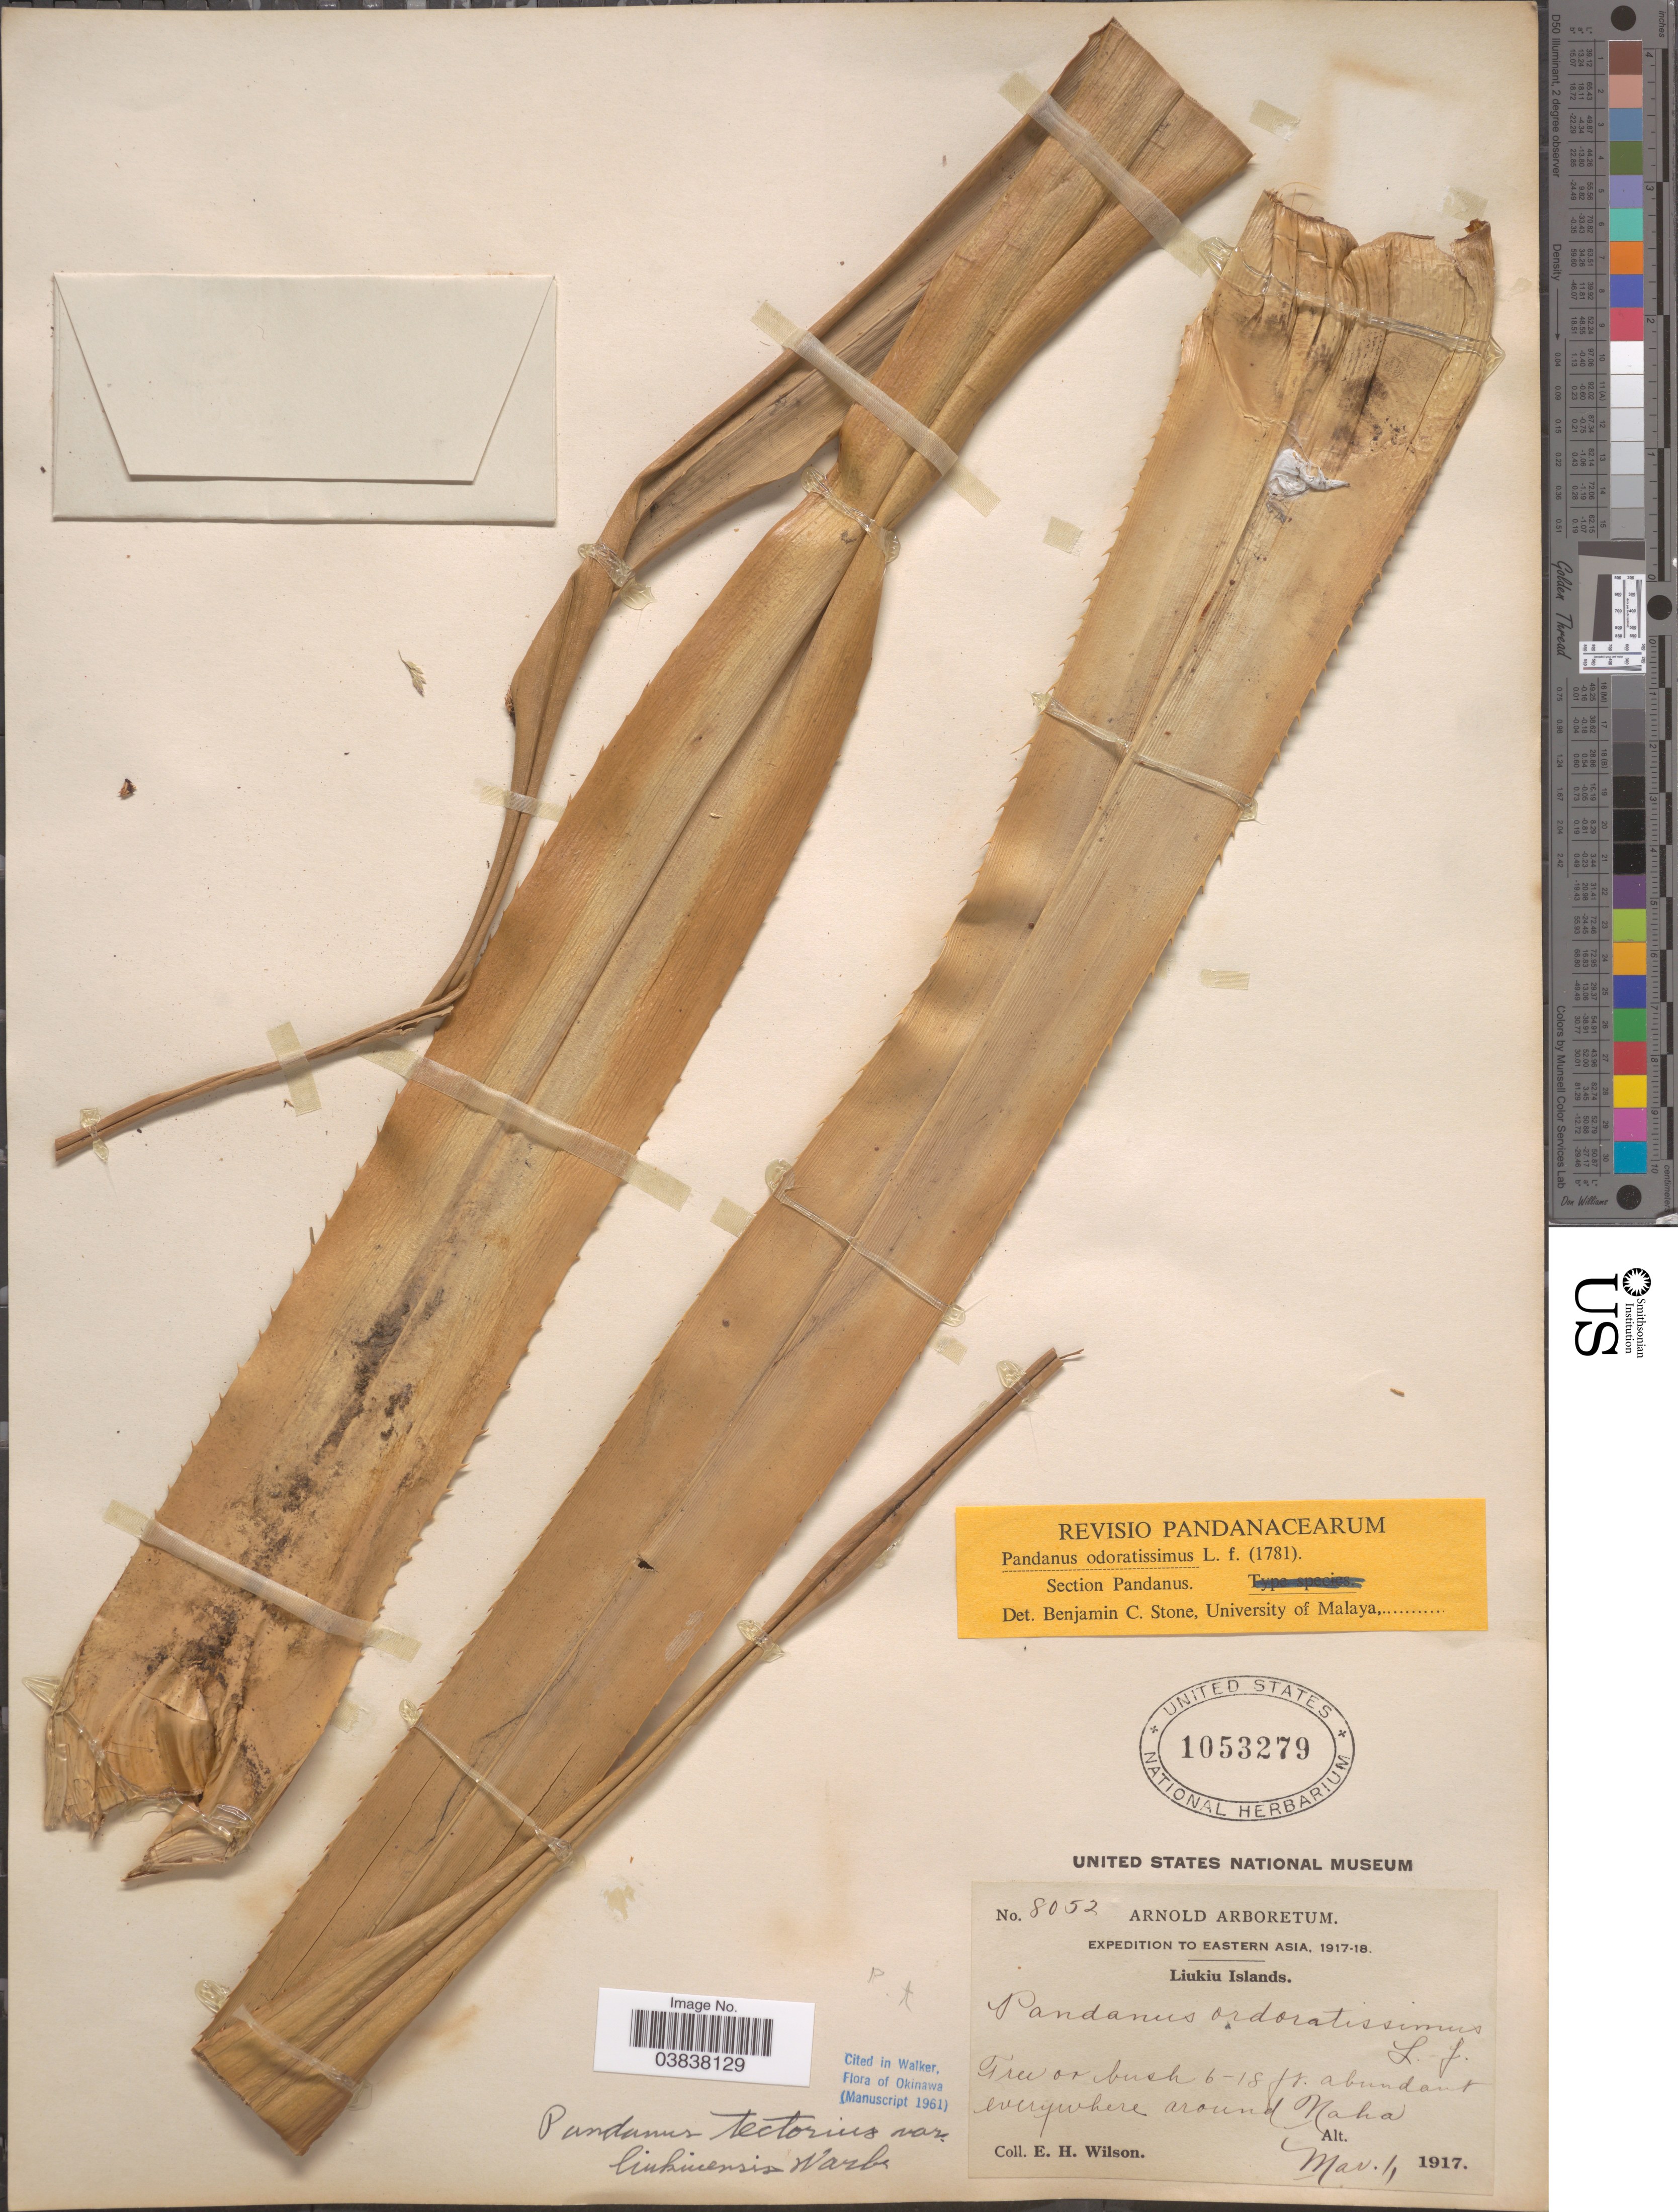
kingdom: Plantae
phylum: Tracheophyta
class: Liliopsida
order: Pandanales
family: Pandanaceae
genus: Pandanus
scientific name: Pandanus odoratissimus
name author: L. f.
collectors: E. Wilson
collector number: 8052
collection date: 1917-03-01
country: Japan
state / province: Okinawa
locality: Eastern Asia. Liukiu Islands. Around Naha.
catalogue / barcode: US 1053279